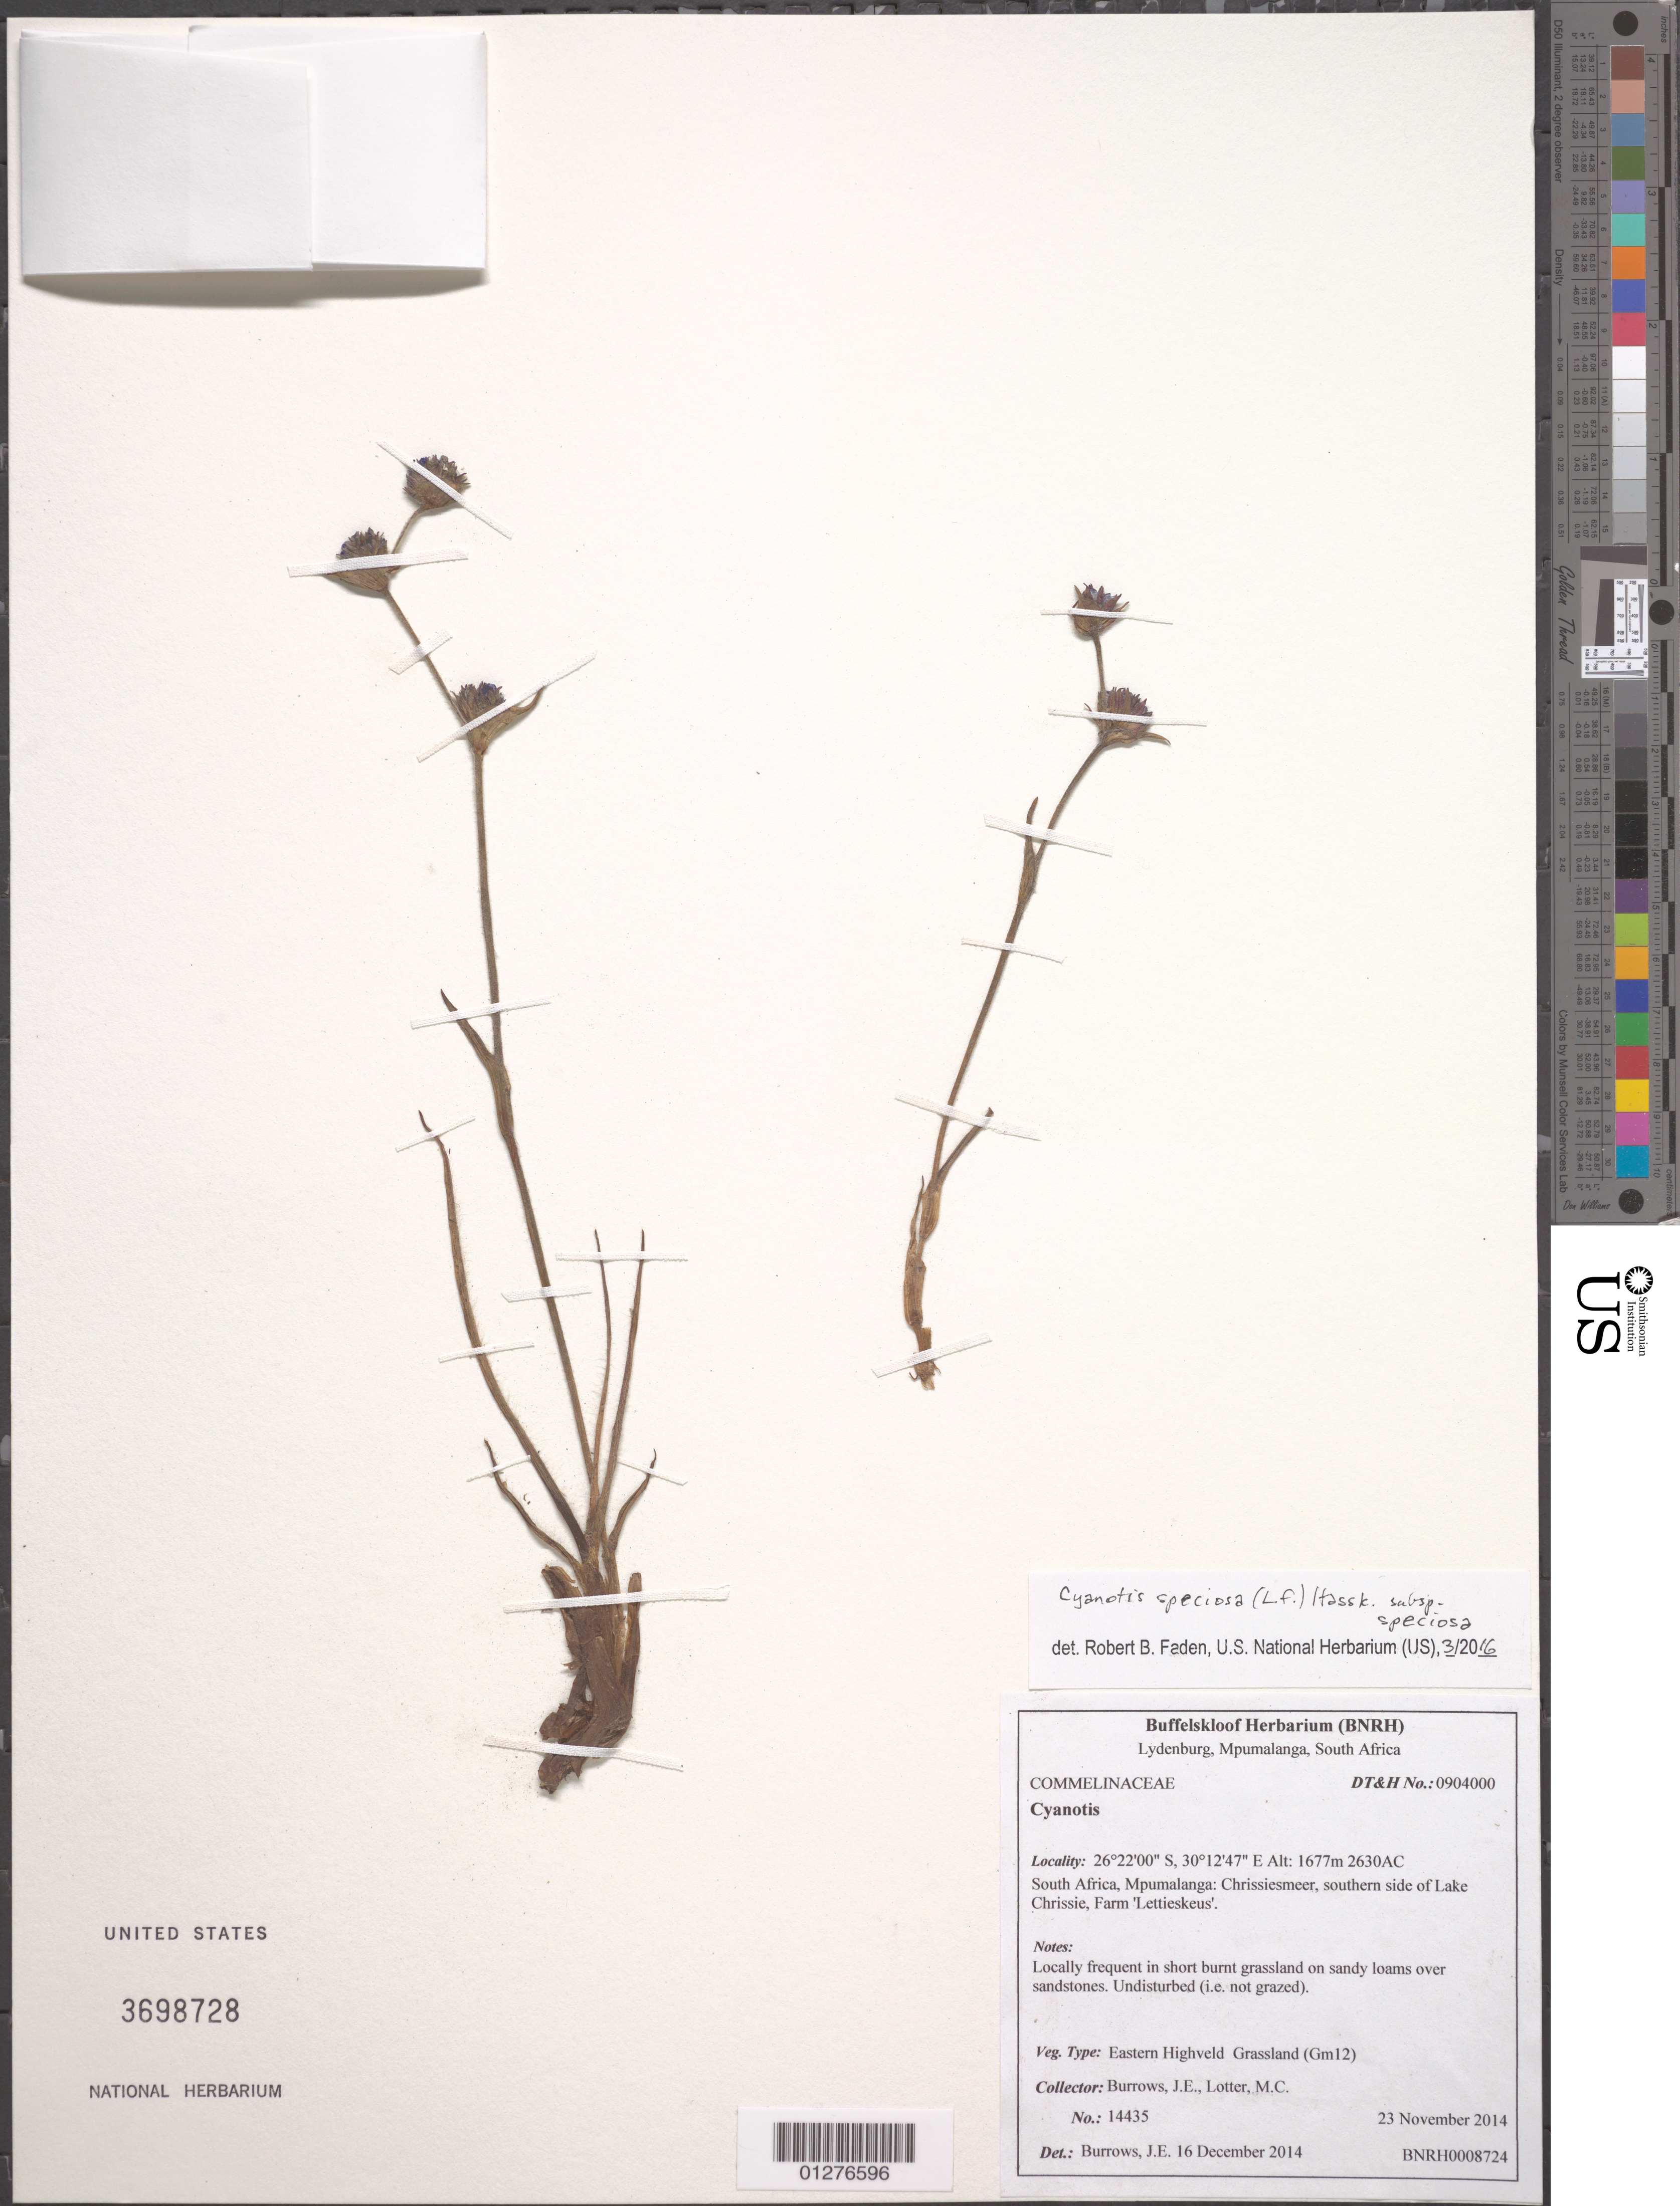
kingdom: Plantae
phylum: Tracheophyta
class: Liliopsida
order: Commelinales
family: Commelinaceae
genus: Cyanotis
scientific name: Cyanotis speciosa subsp. speciosa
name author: (L. f.) Hassk.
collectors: J. Burrows & M. Lötter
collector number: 14435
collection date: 2014-11-23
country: South Africa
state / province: Mpumalanga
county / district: Chrissiesmeer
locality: southern side of Lake Chrissie, Farm 'Lettieskeus'.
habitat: Locally frequent in short burnt grassland on sandy loams over sandstones. Undisturbed (i.e. not grazed).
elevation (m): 1677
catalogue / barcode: US 3698728